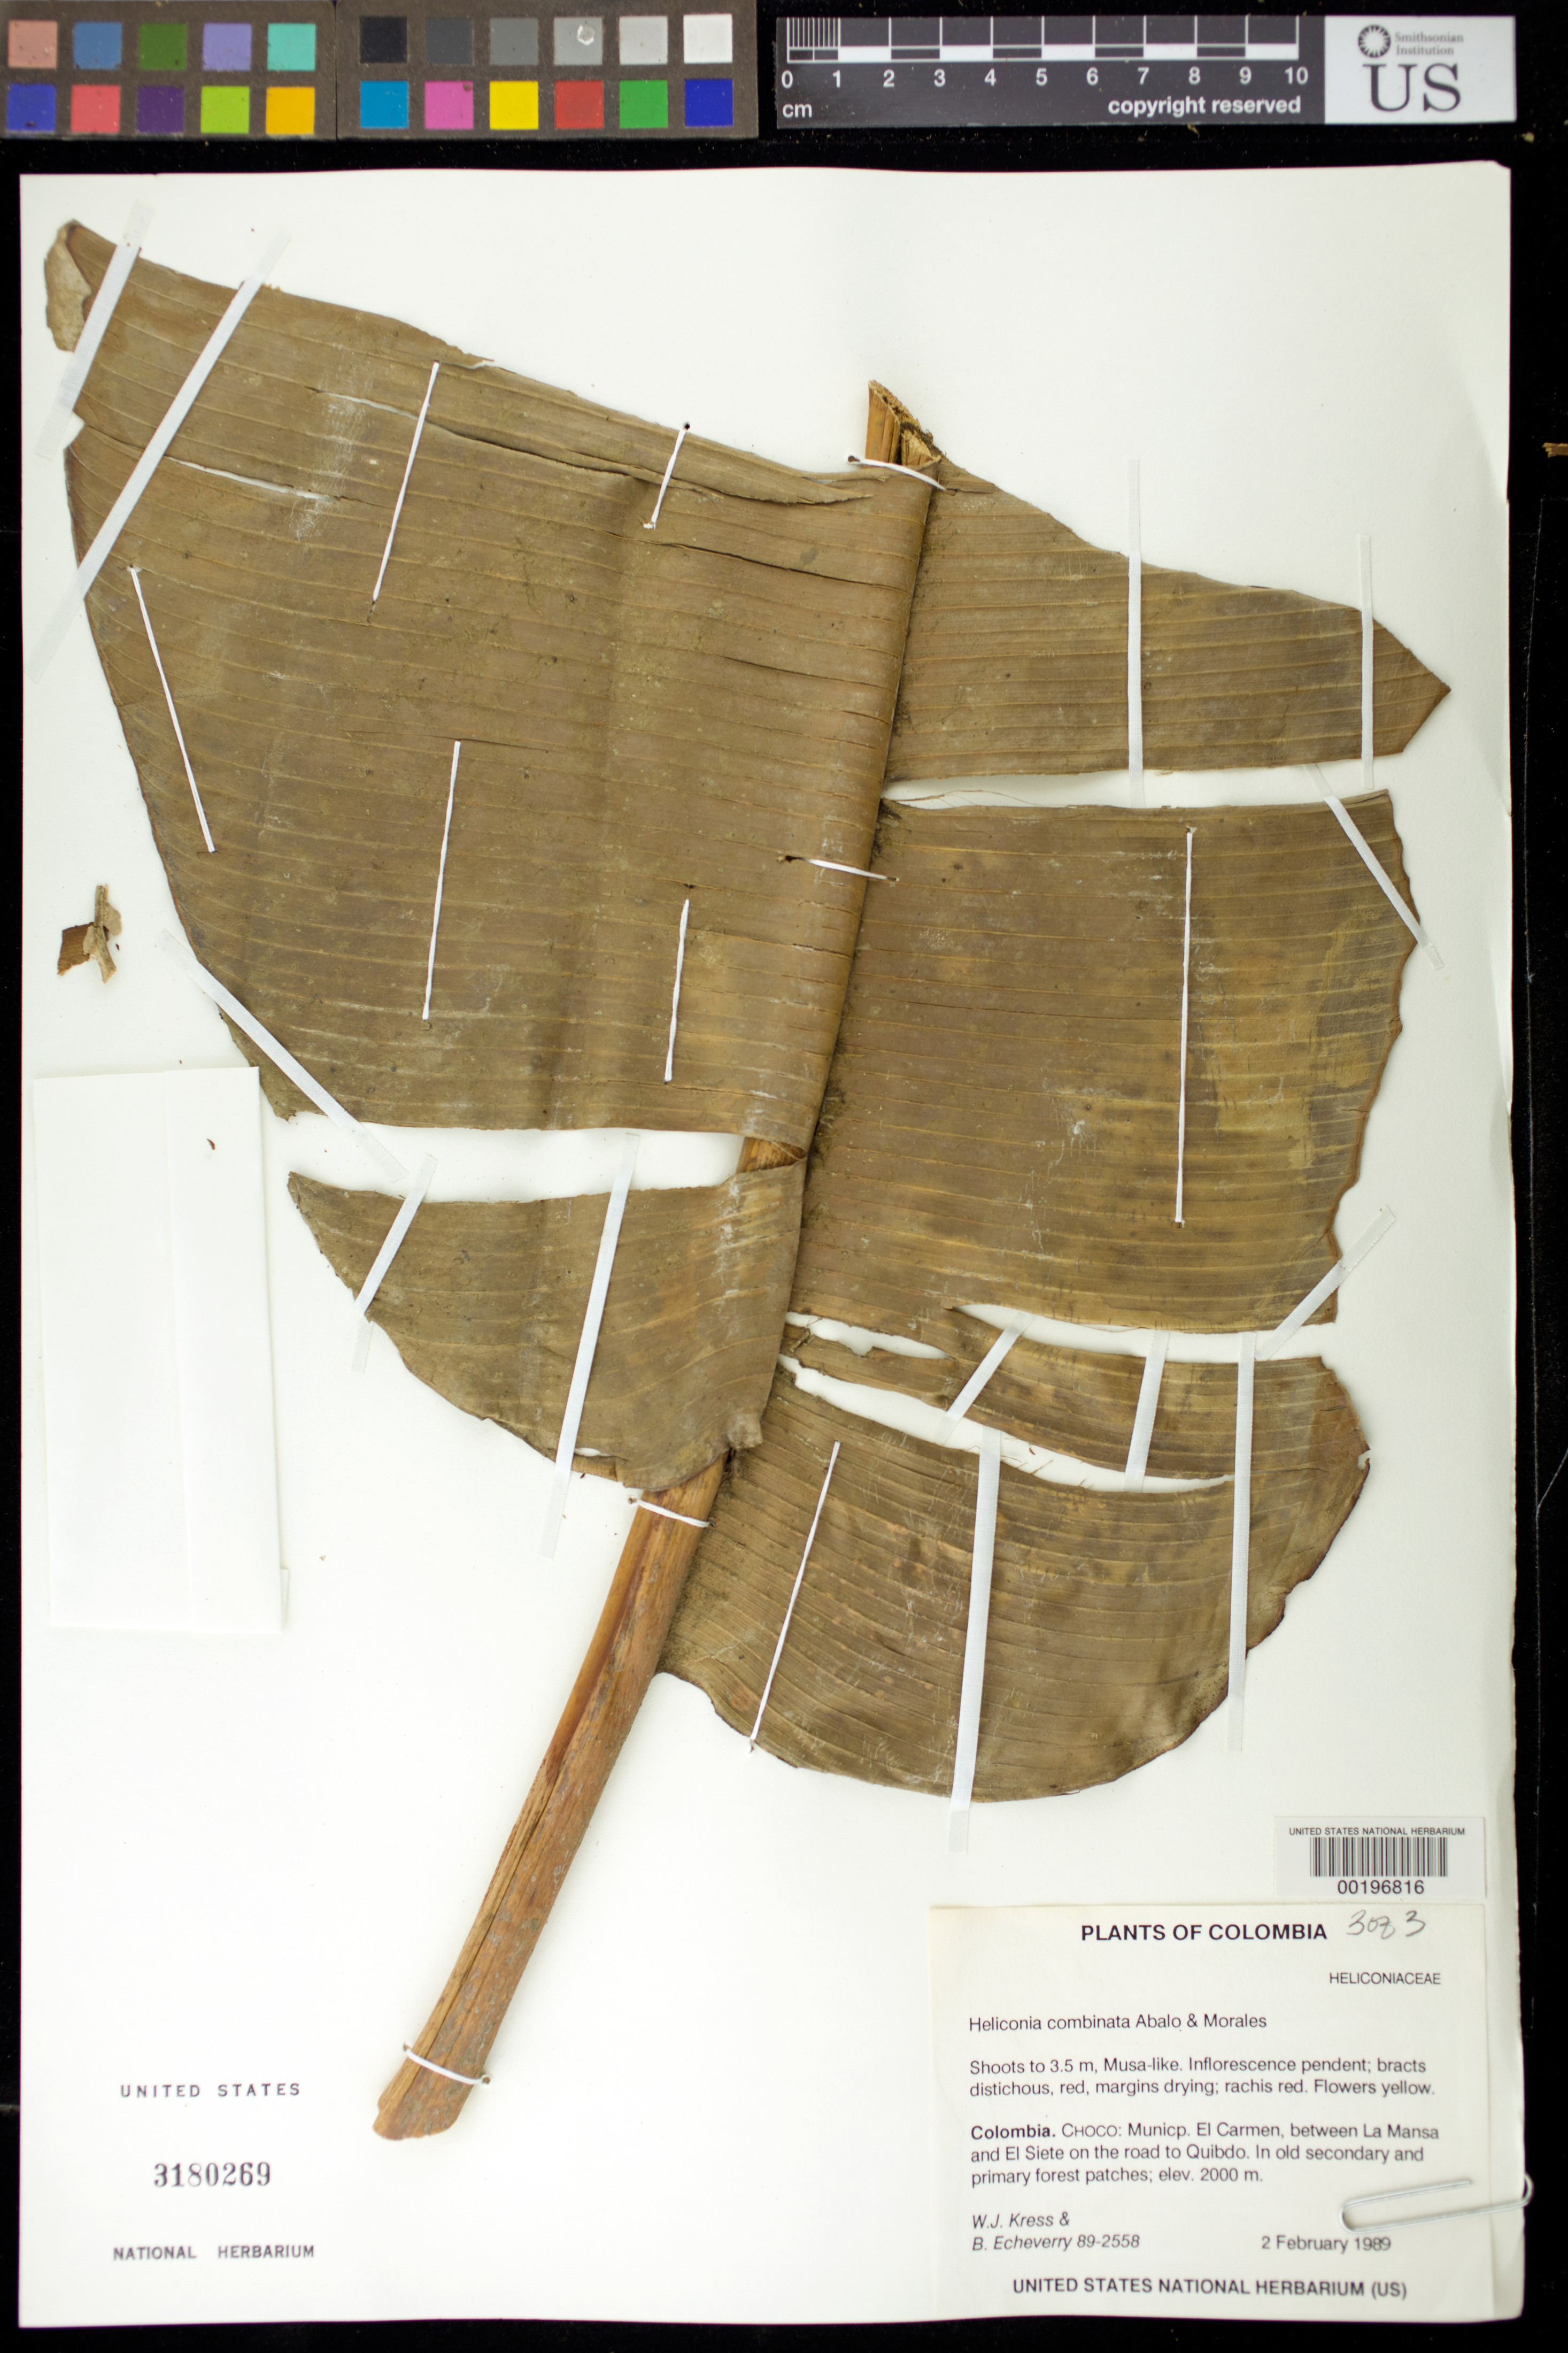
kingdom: Plantae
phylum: Tracheophyta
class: Liliopsida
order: Zingiberales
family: Heliconiaceae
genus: Heliconia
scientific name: Heliconia combinata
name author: Abalo & G. Morales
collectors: W. J. Kress & B. Echeverry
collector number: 89-2558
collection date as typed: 02 Feb 1989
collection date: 1989-02-02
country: Colombia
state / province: Chocó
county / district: El Carmen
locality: Municp. el Carmen, between la Mansa and el Siete on road to Quibdo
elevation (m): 2000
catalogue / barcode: US 3180269